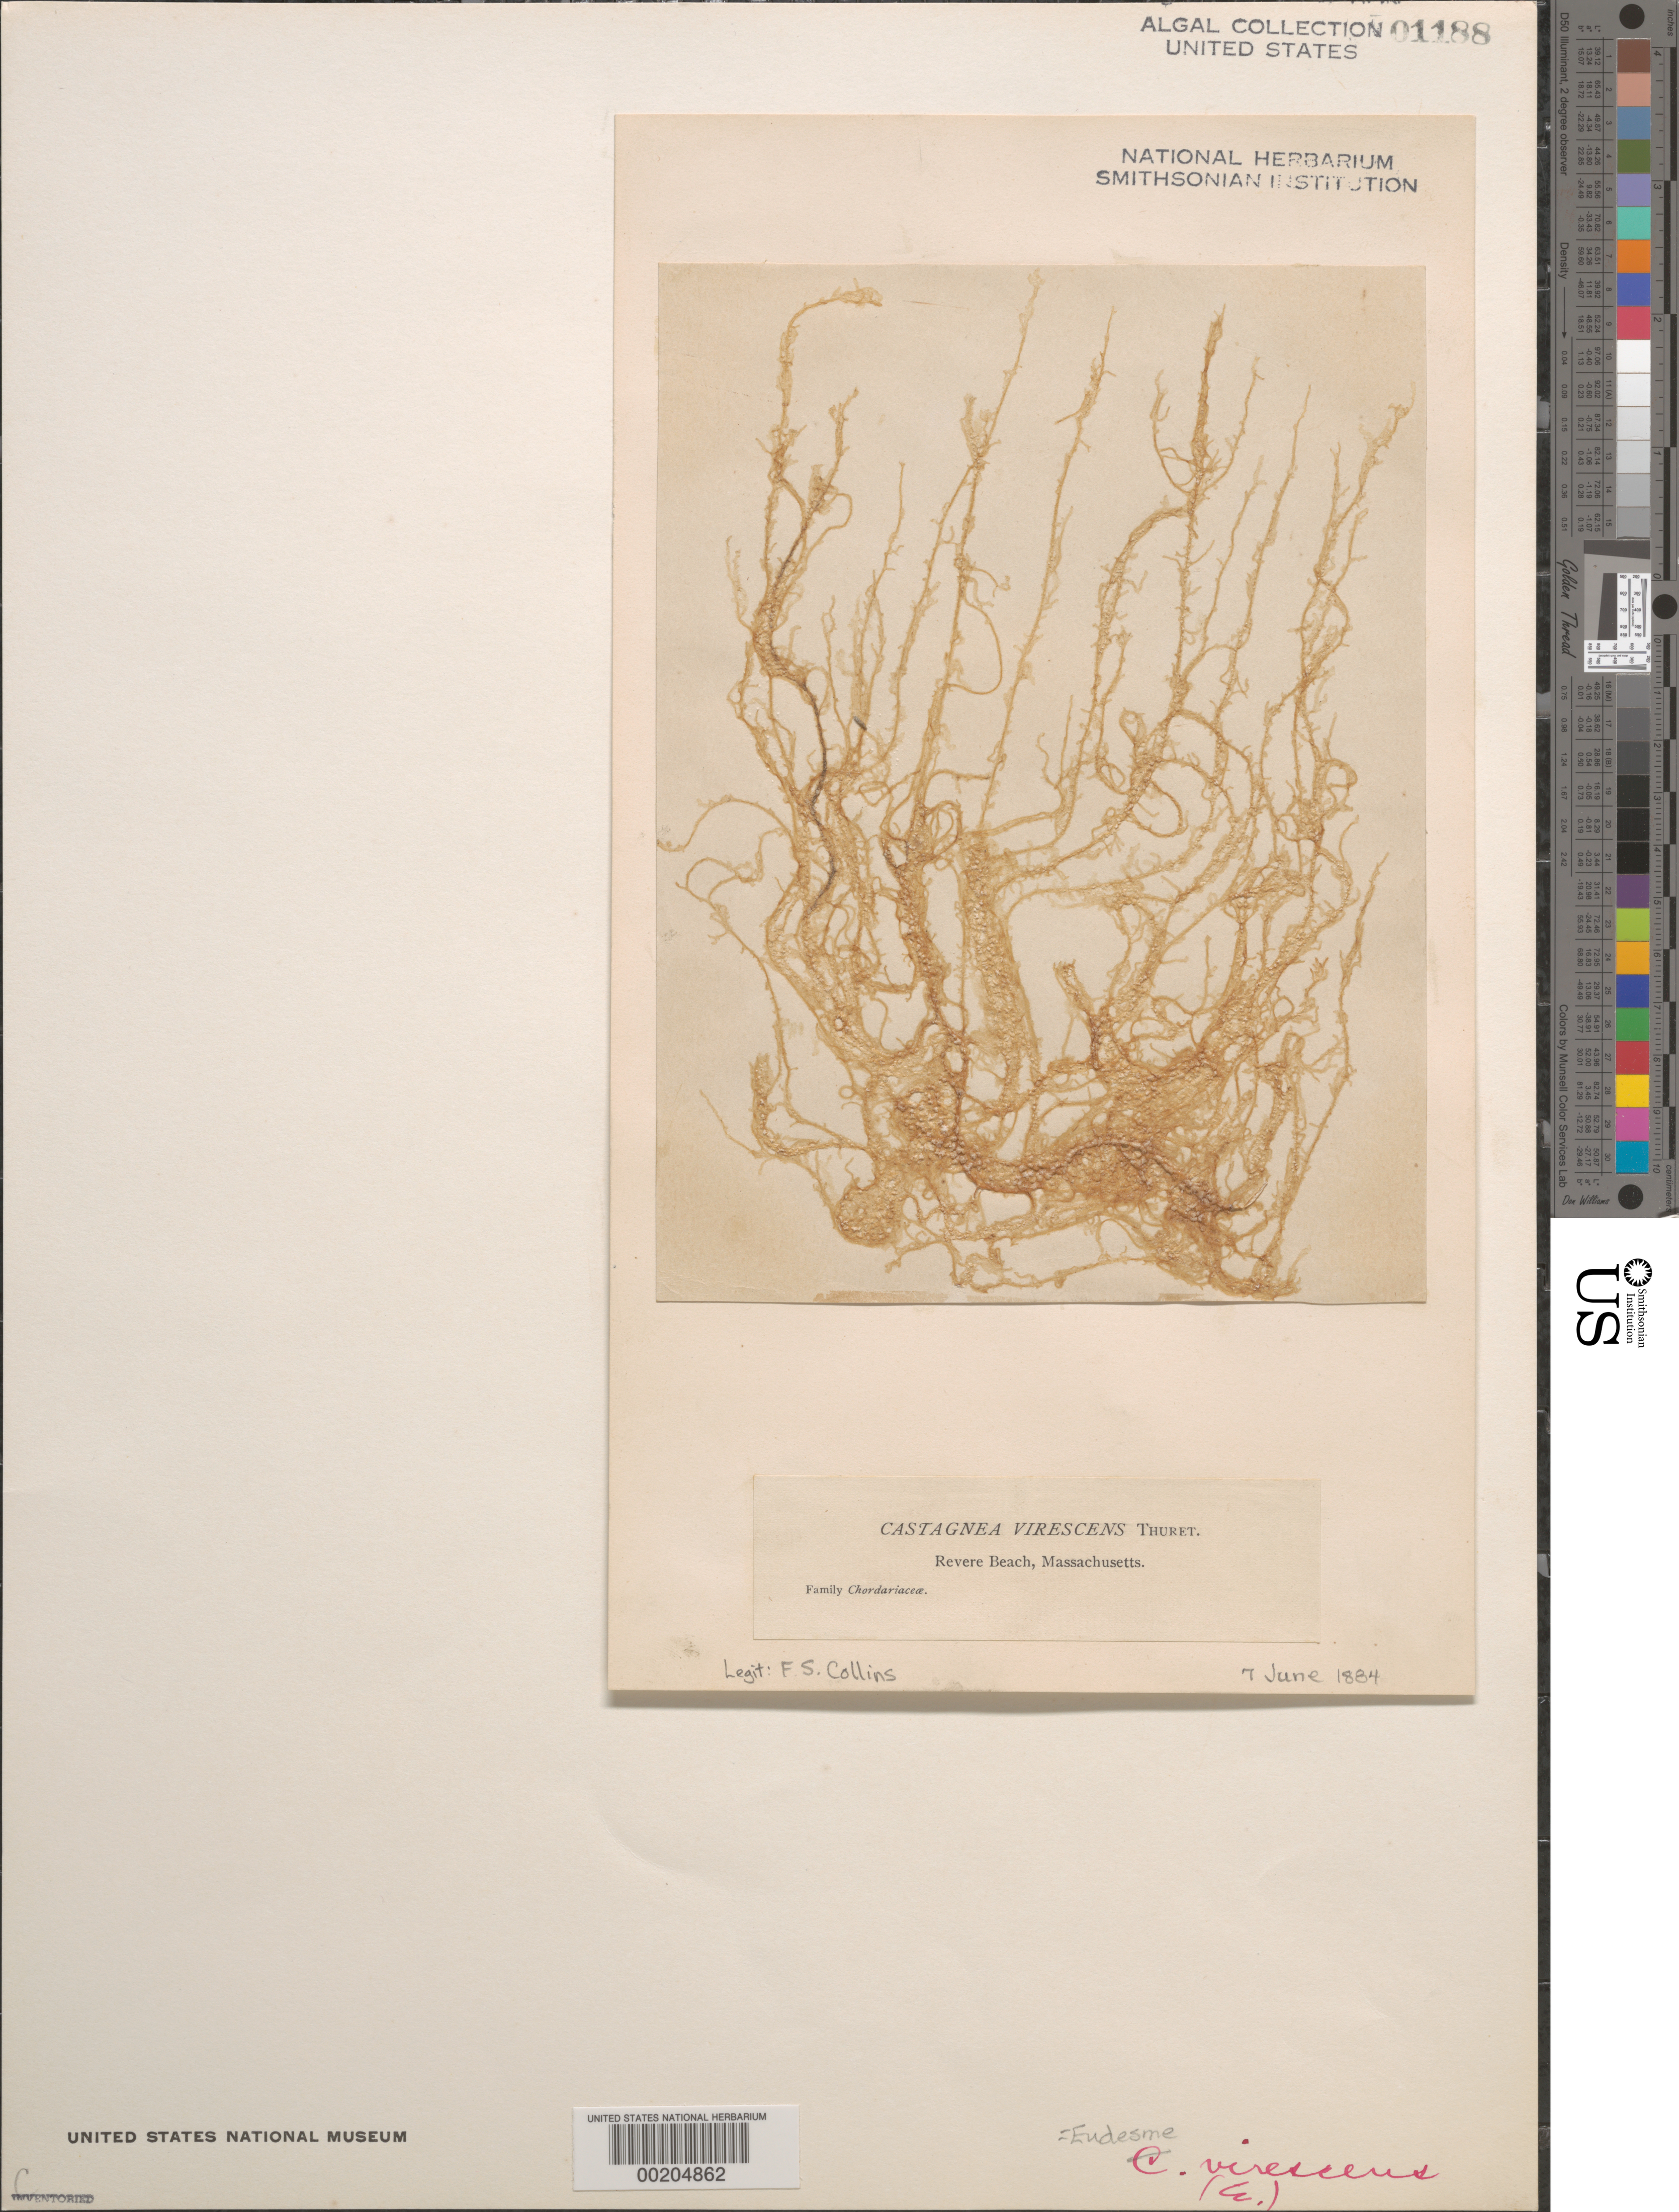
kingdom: Chromista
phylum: Ochrophyta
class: Phaeophyceae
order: Ectocarpales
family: Chordariaceae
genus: Eudesme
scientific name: Eudesme virescens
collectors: F. Collins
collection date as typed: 07 Jun 1884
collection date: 1884-06-07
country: United States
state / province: Massachusetts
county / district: Suffolk County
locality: Revere Beach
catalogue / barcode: US 1188